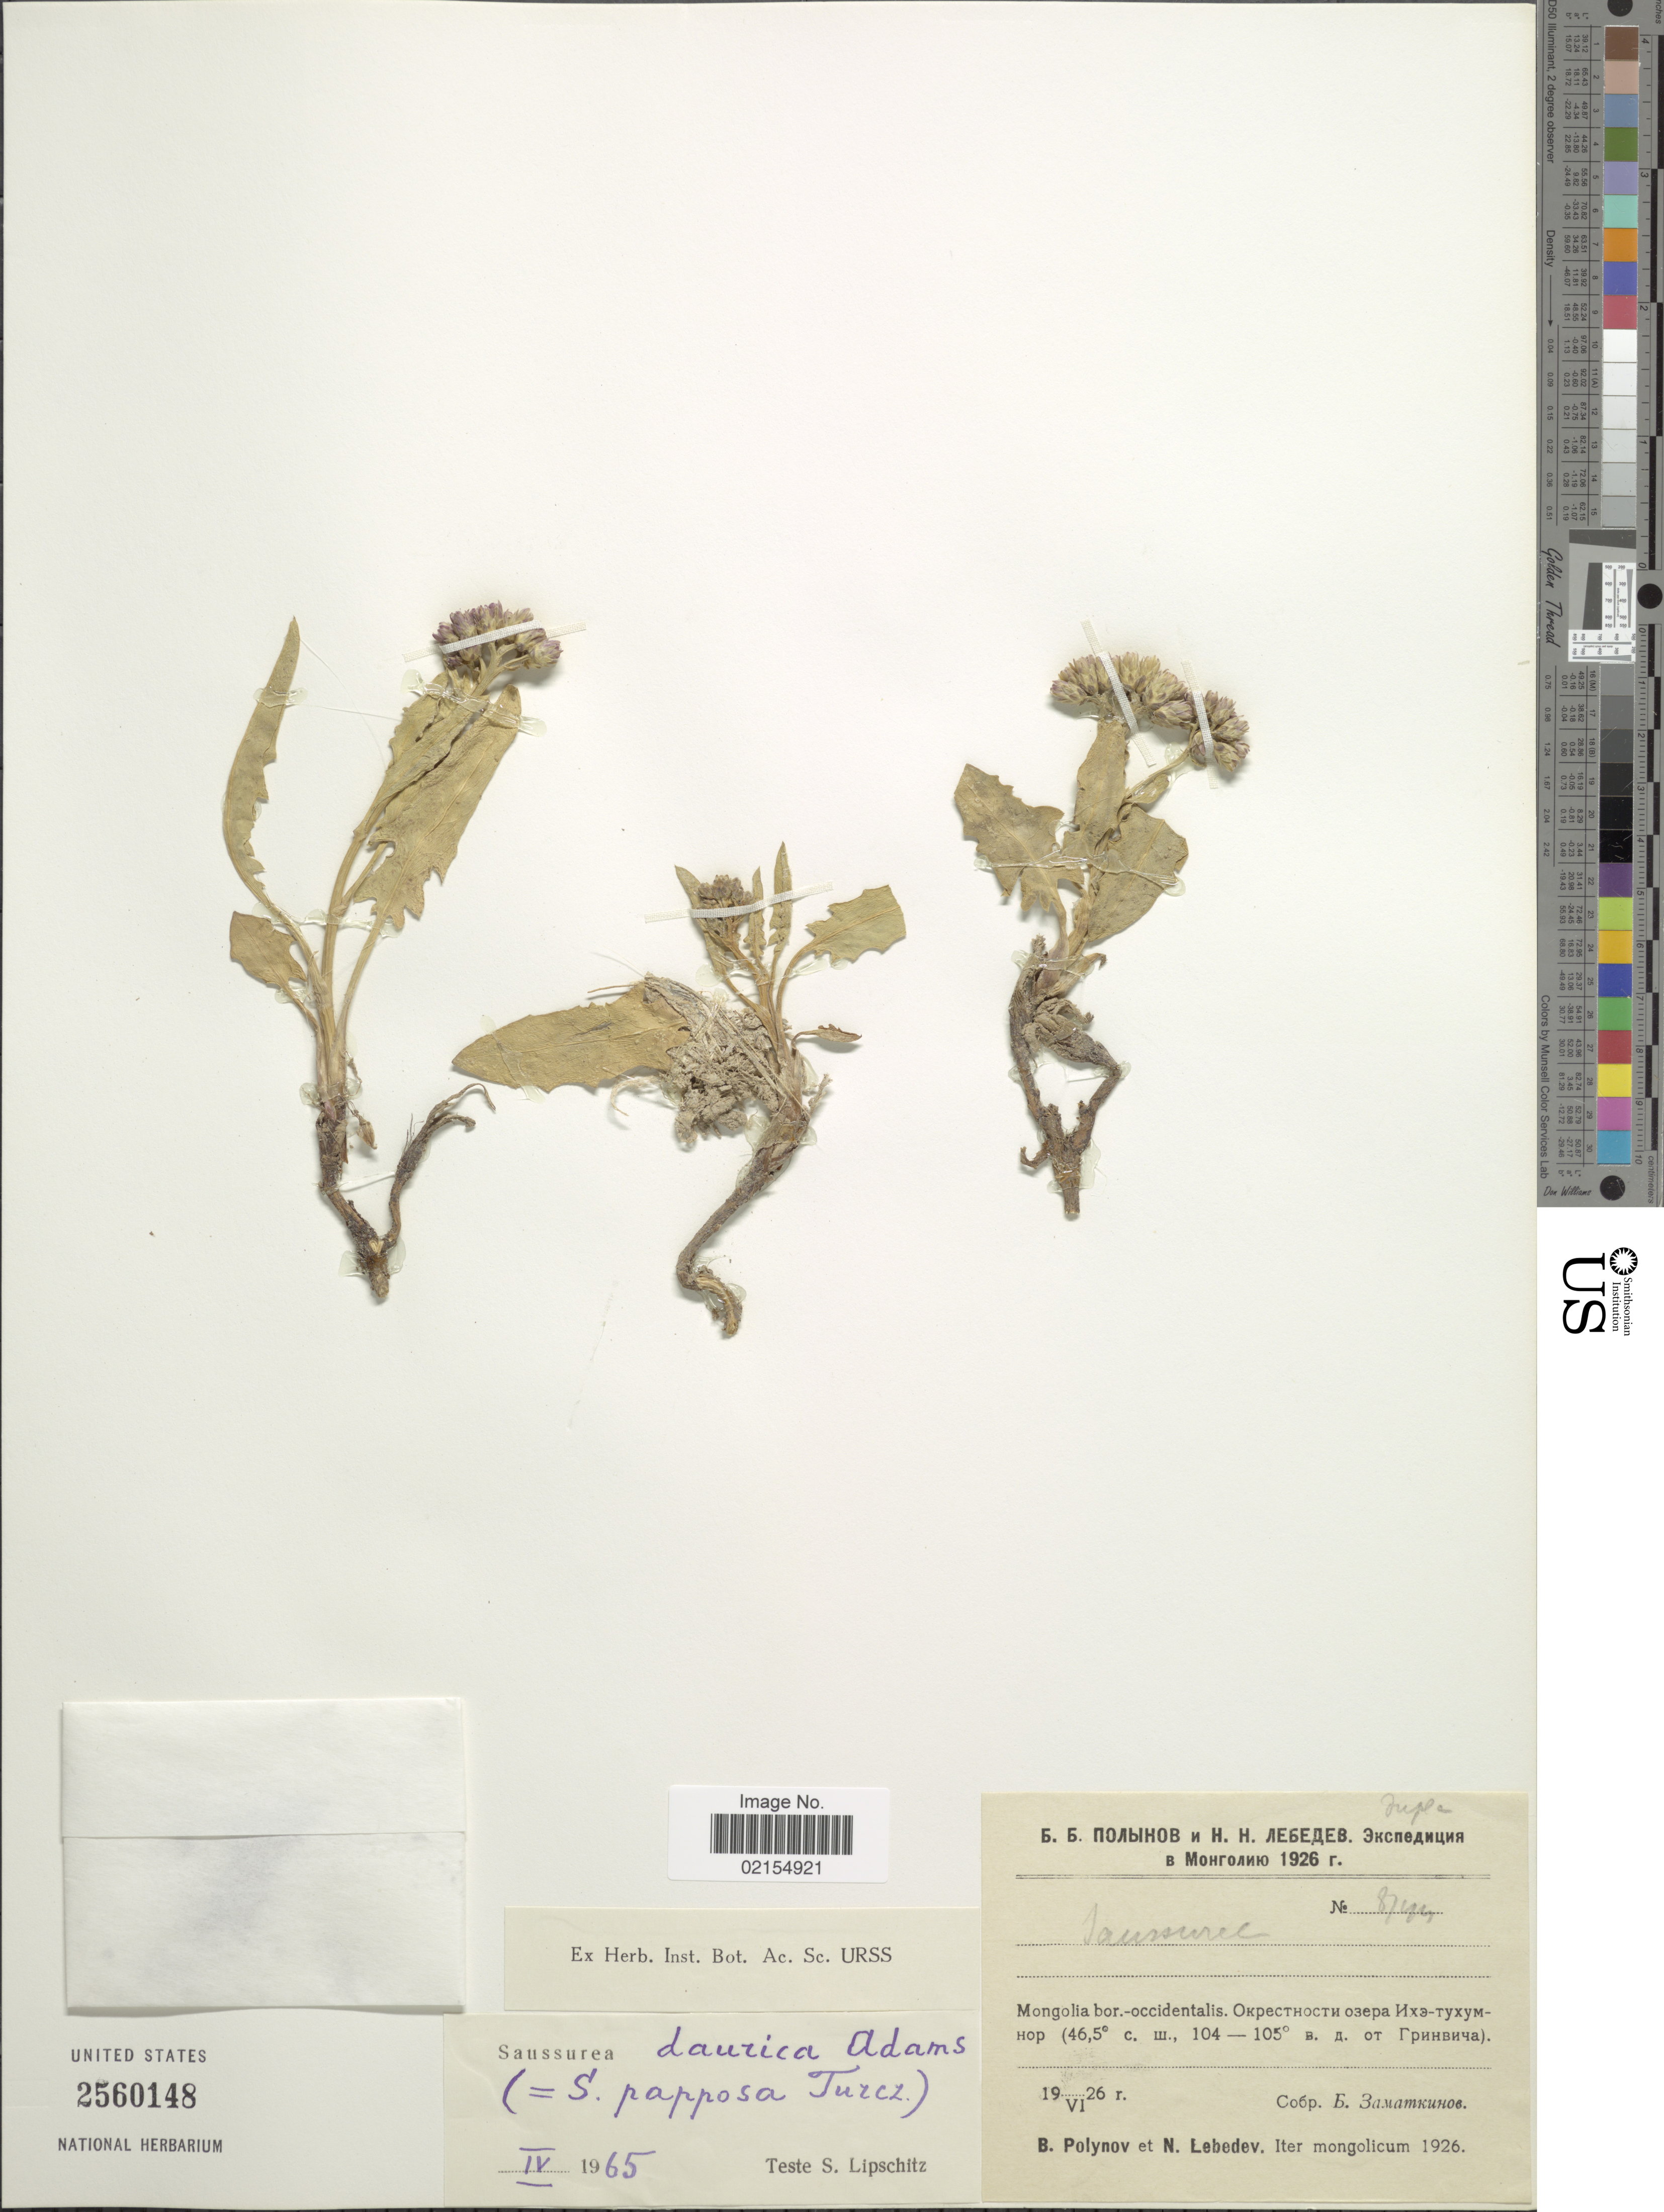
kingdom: Plantae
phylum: Tracheophyta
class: Magnoliopsida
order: Asterales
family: Asteraceae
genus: Saussurea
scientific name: Saussurea davurica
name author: Adams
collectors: B. Polynov & N. Lebedev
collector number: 8744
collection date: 1926-06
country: Mongolia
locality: Mongolia bor.-occidentalis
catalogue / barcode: US 2560148